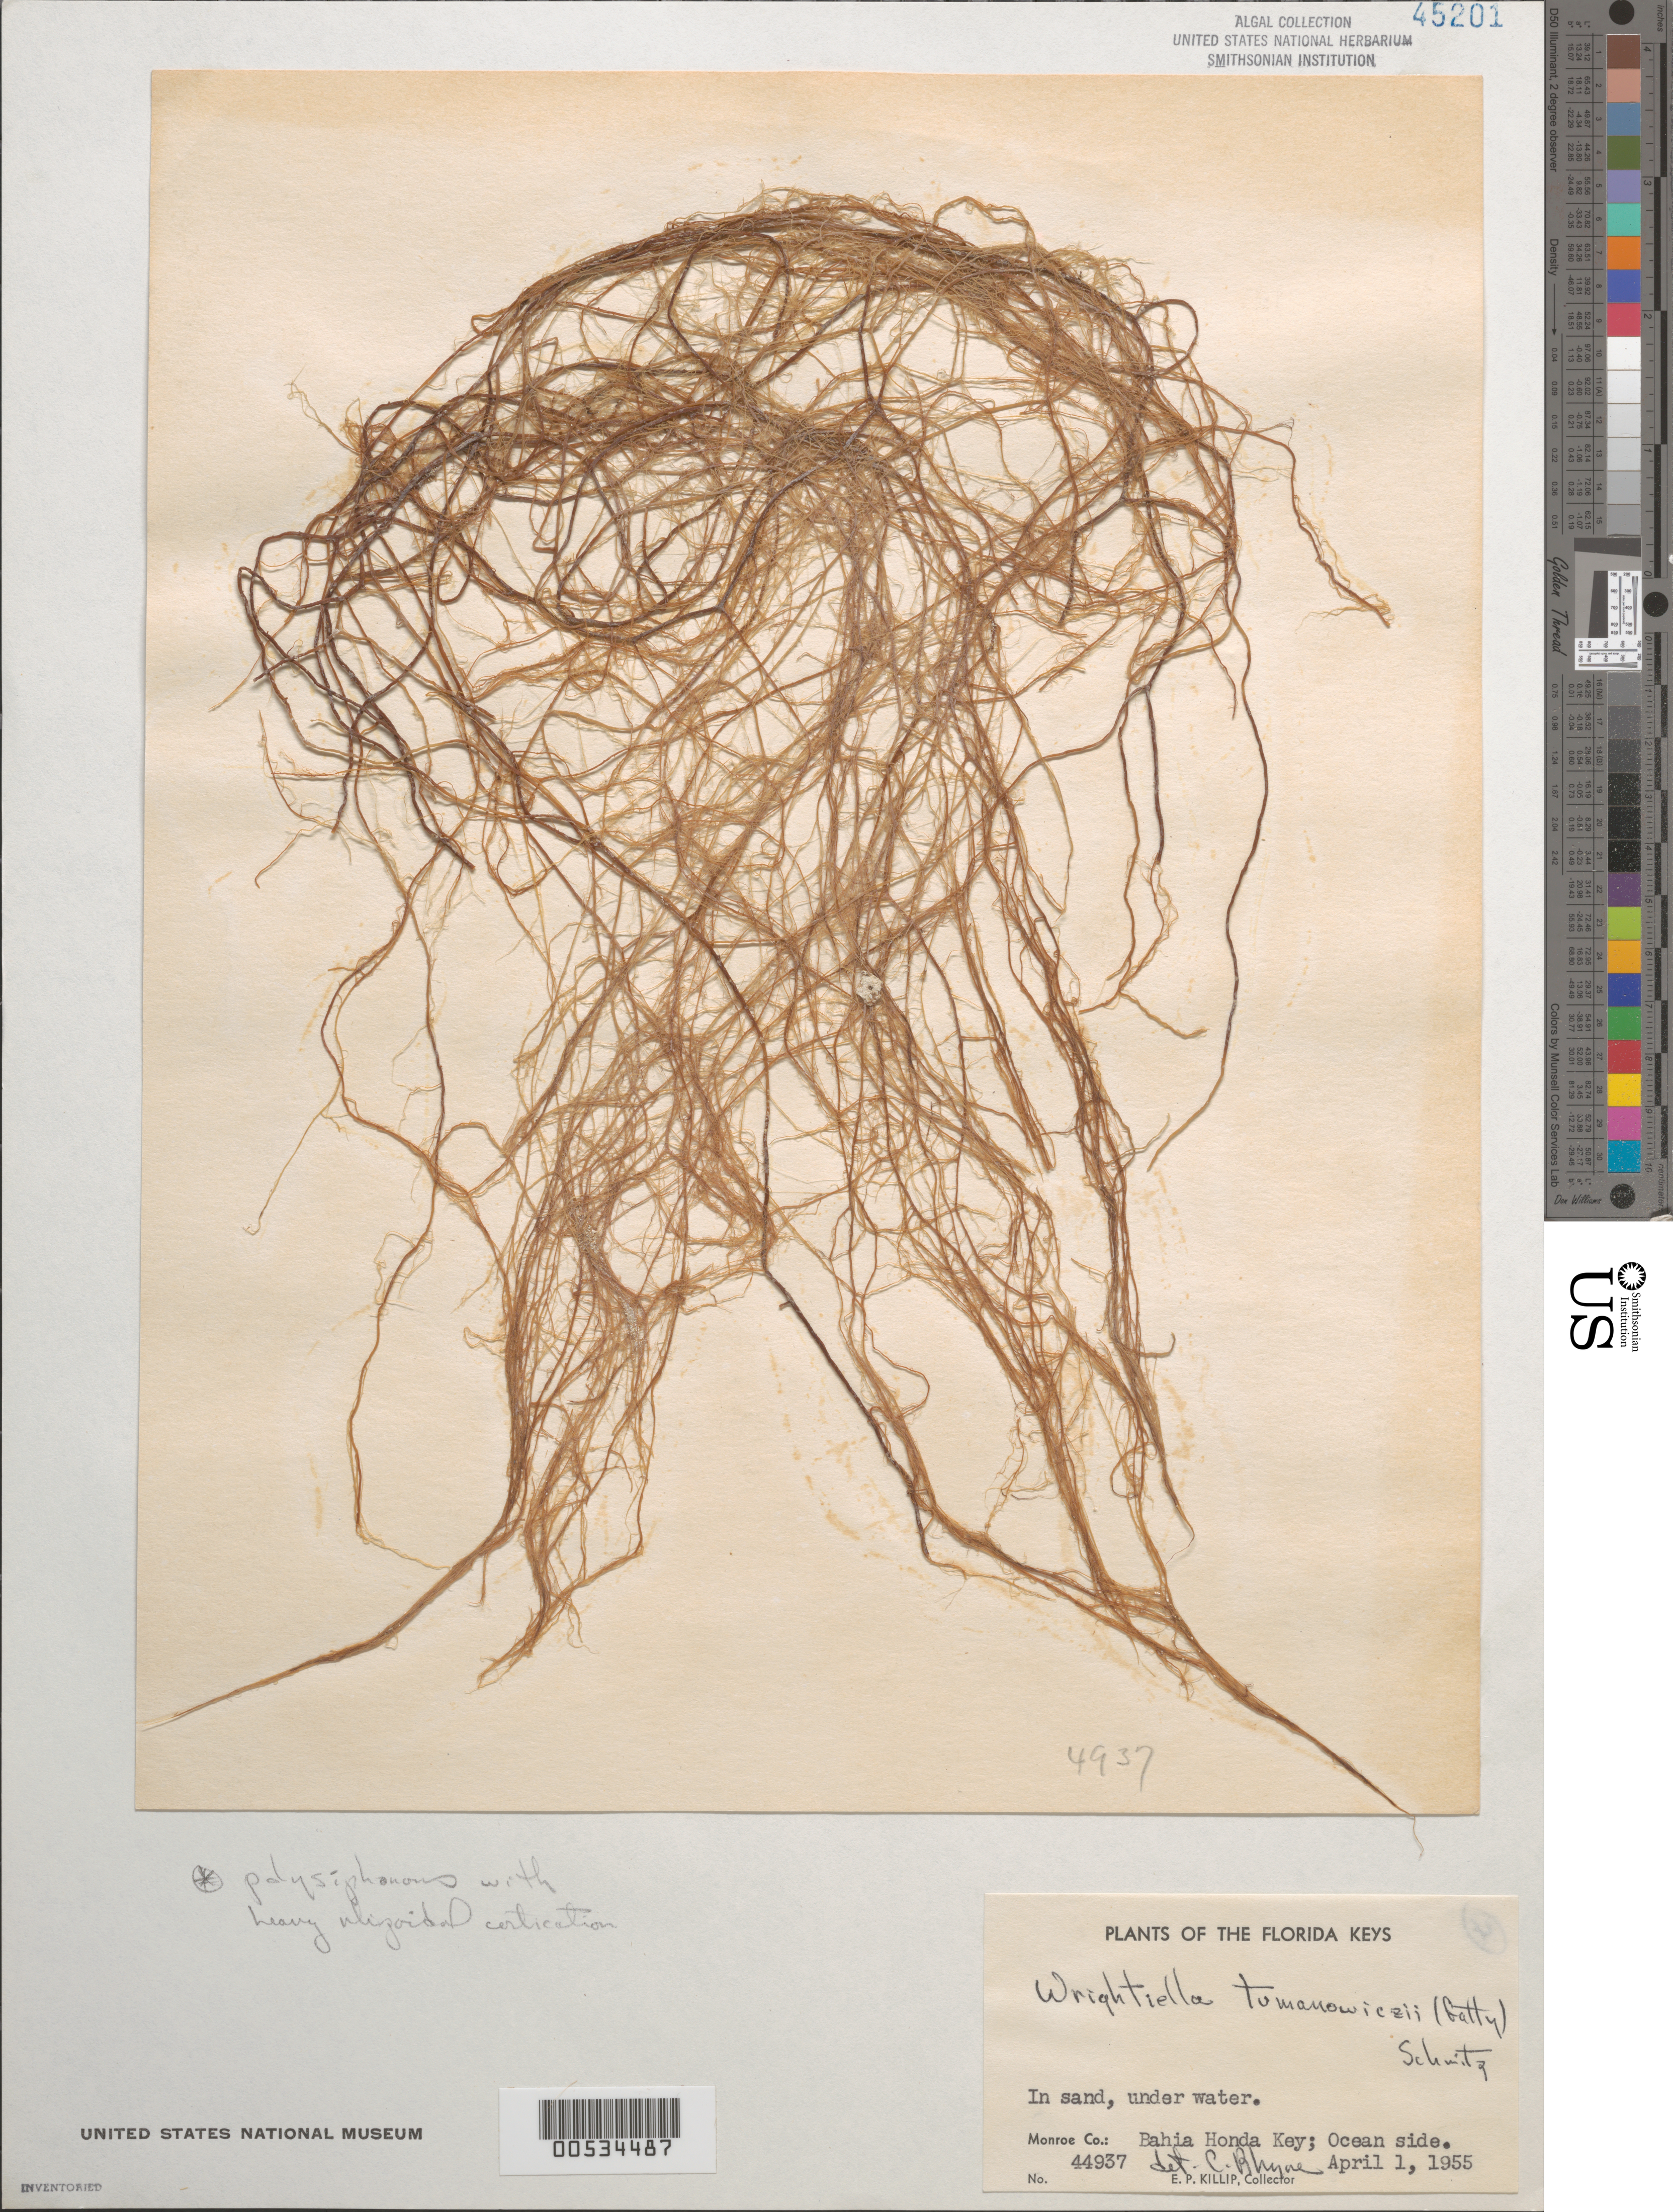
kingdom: Plantae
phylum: Rhodophyta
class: Florideophyceae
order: Ceramiales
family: Rhodomelaceae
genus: Wrightiella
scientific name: Wrightiella tumanowiczii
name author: (Gatty ex Harv.) F. Schmitz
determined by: Rhyne, C. F.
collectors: E. P. Killip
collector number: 44937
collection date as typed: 01 Apr 1955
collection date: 1955-04-01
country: United States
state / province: Florida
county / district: Monroe County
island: Bahia Honda Key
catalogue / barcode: US 45201